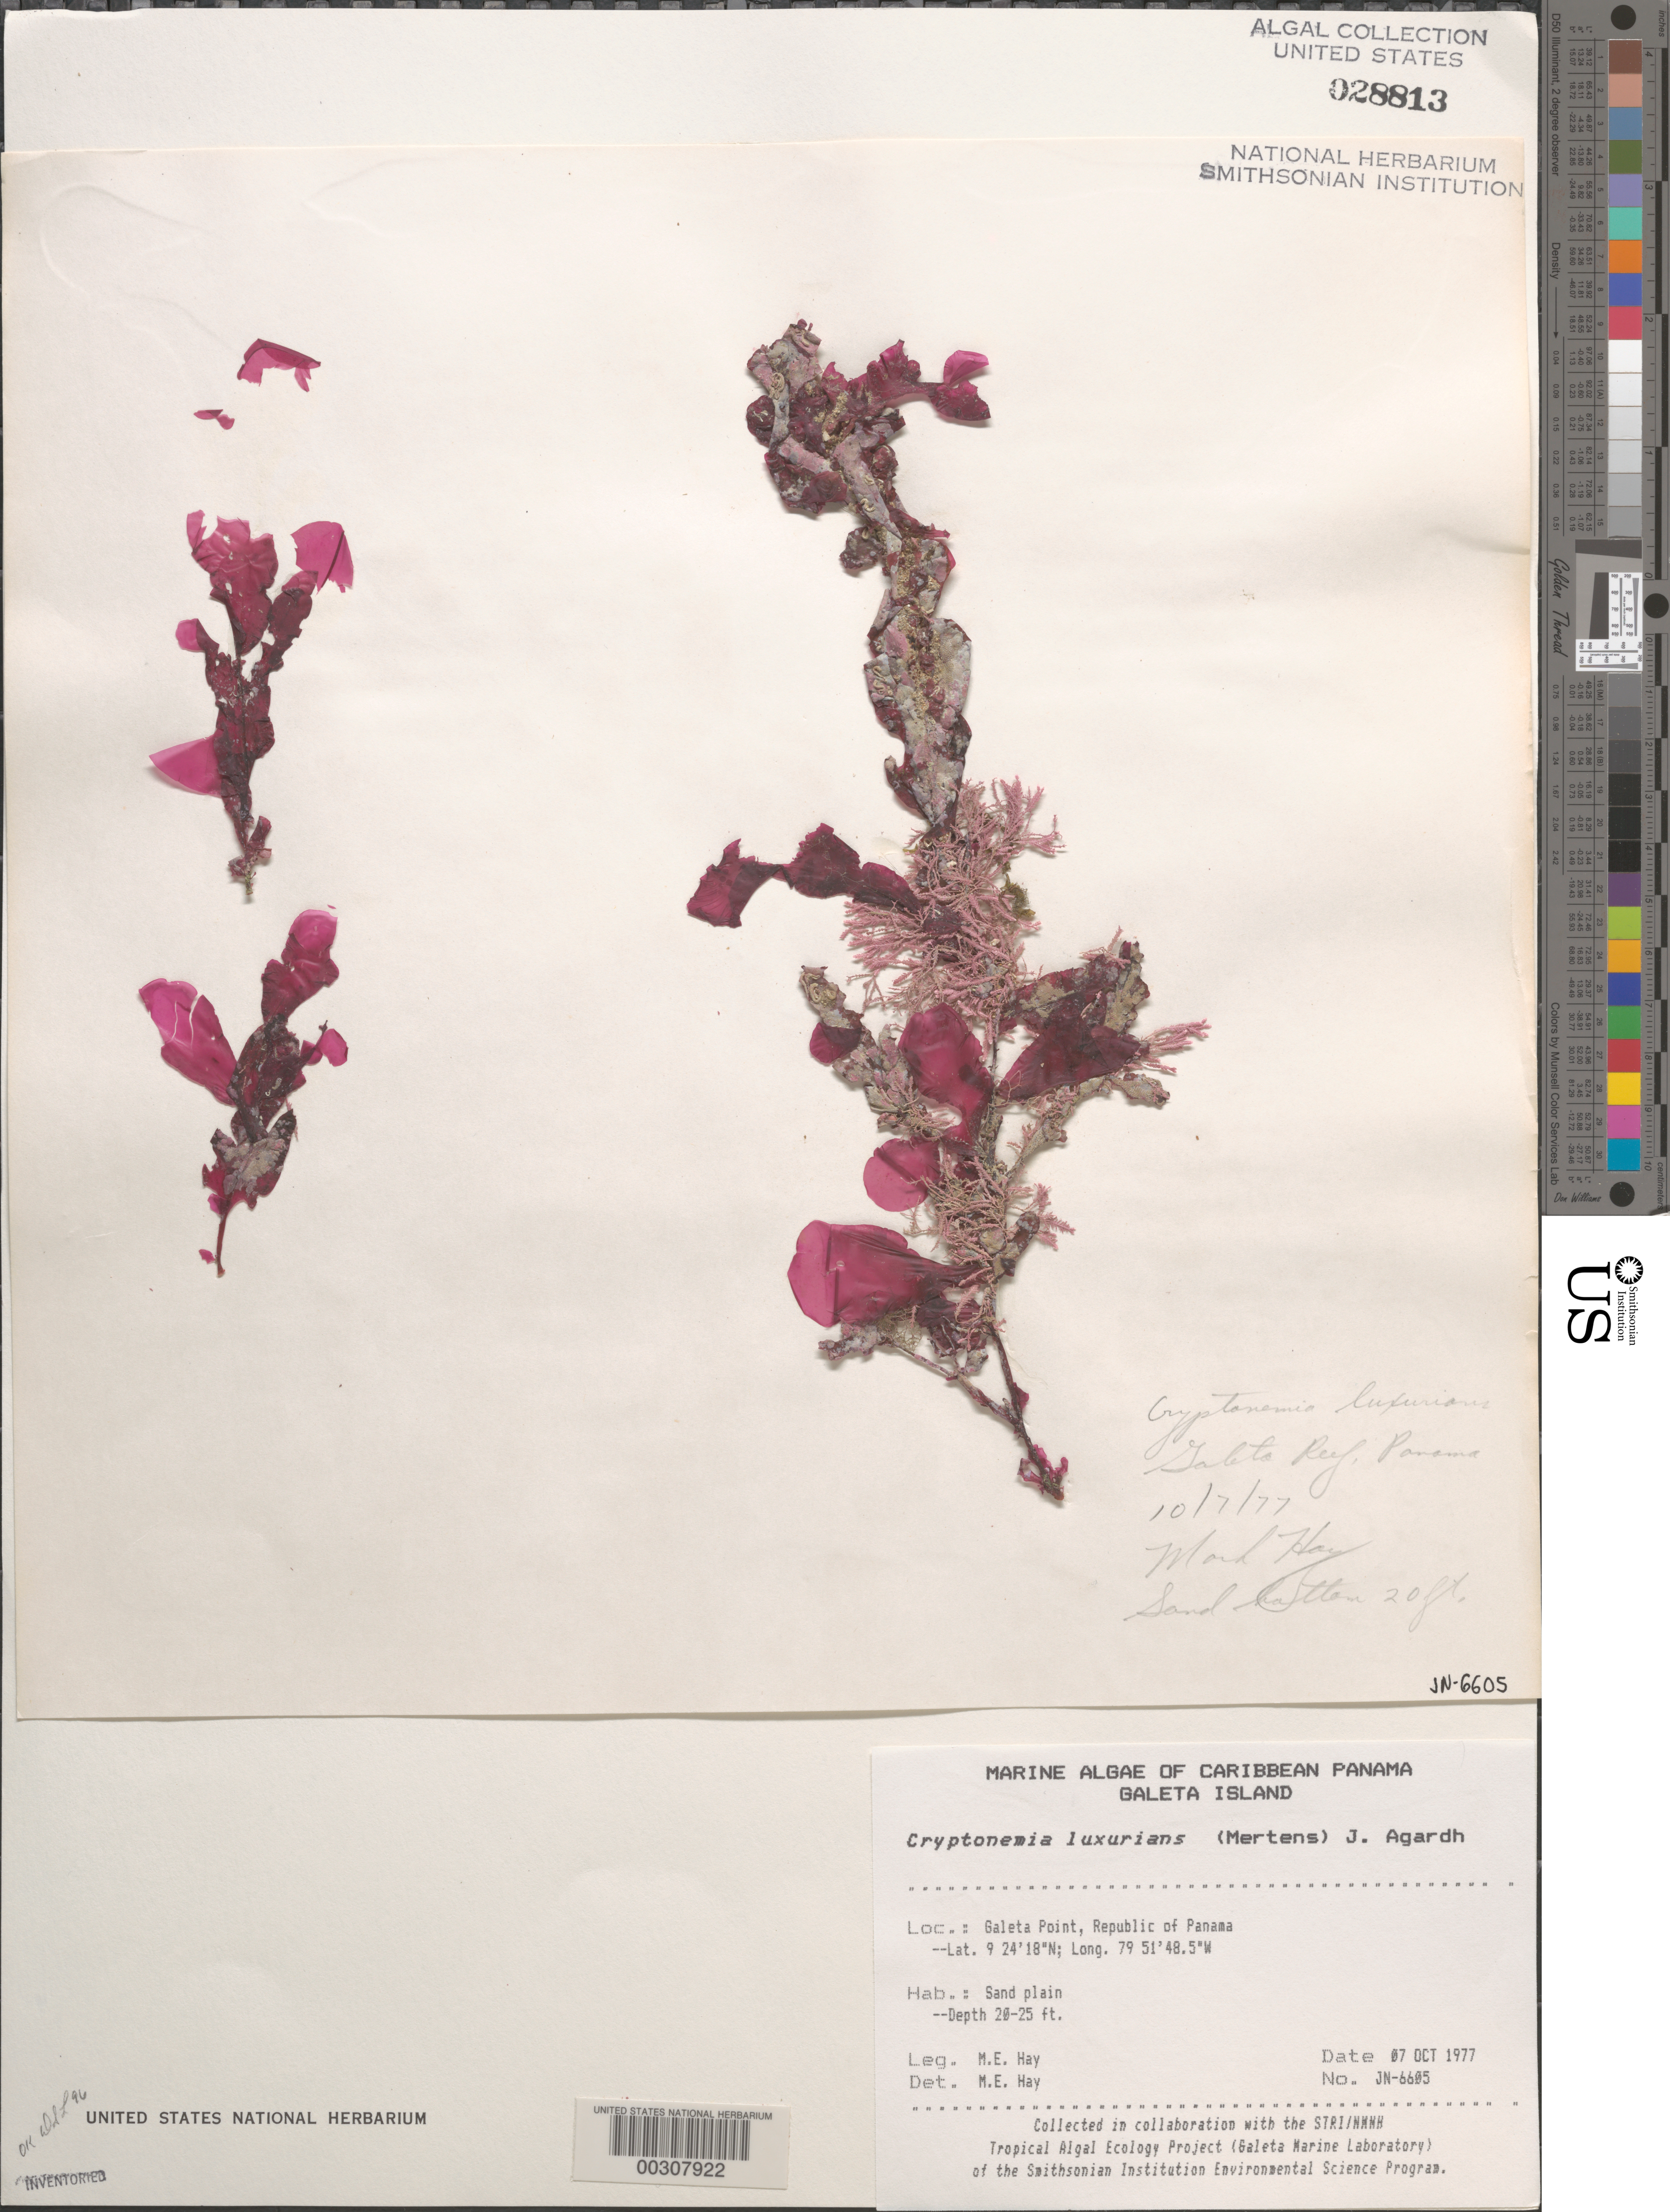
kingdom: Plantae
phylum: Rhodophyta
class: Florideophyceae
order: Halymeniales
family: Halymeniaceae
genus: Cryptonemia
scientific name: Cryptonemia seminervis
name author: (C. Agardh) J. Agardh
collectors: M. E. Hay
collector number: JN-6605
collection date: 1977-10-07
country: Panama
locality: Caribbean Panama. Galeta Island. Galeta Point, Republic of Panama. Galeta Reef.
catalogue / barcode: US 28813